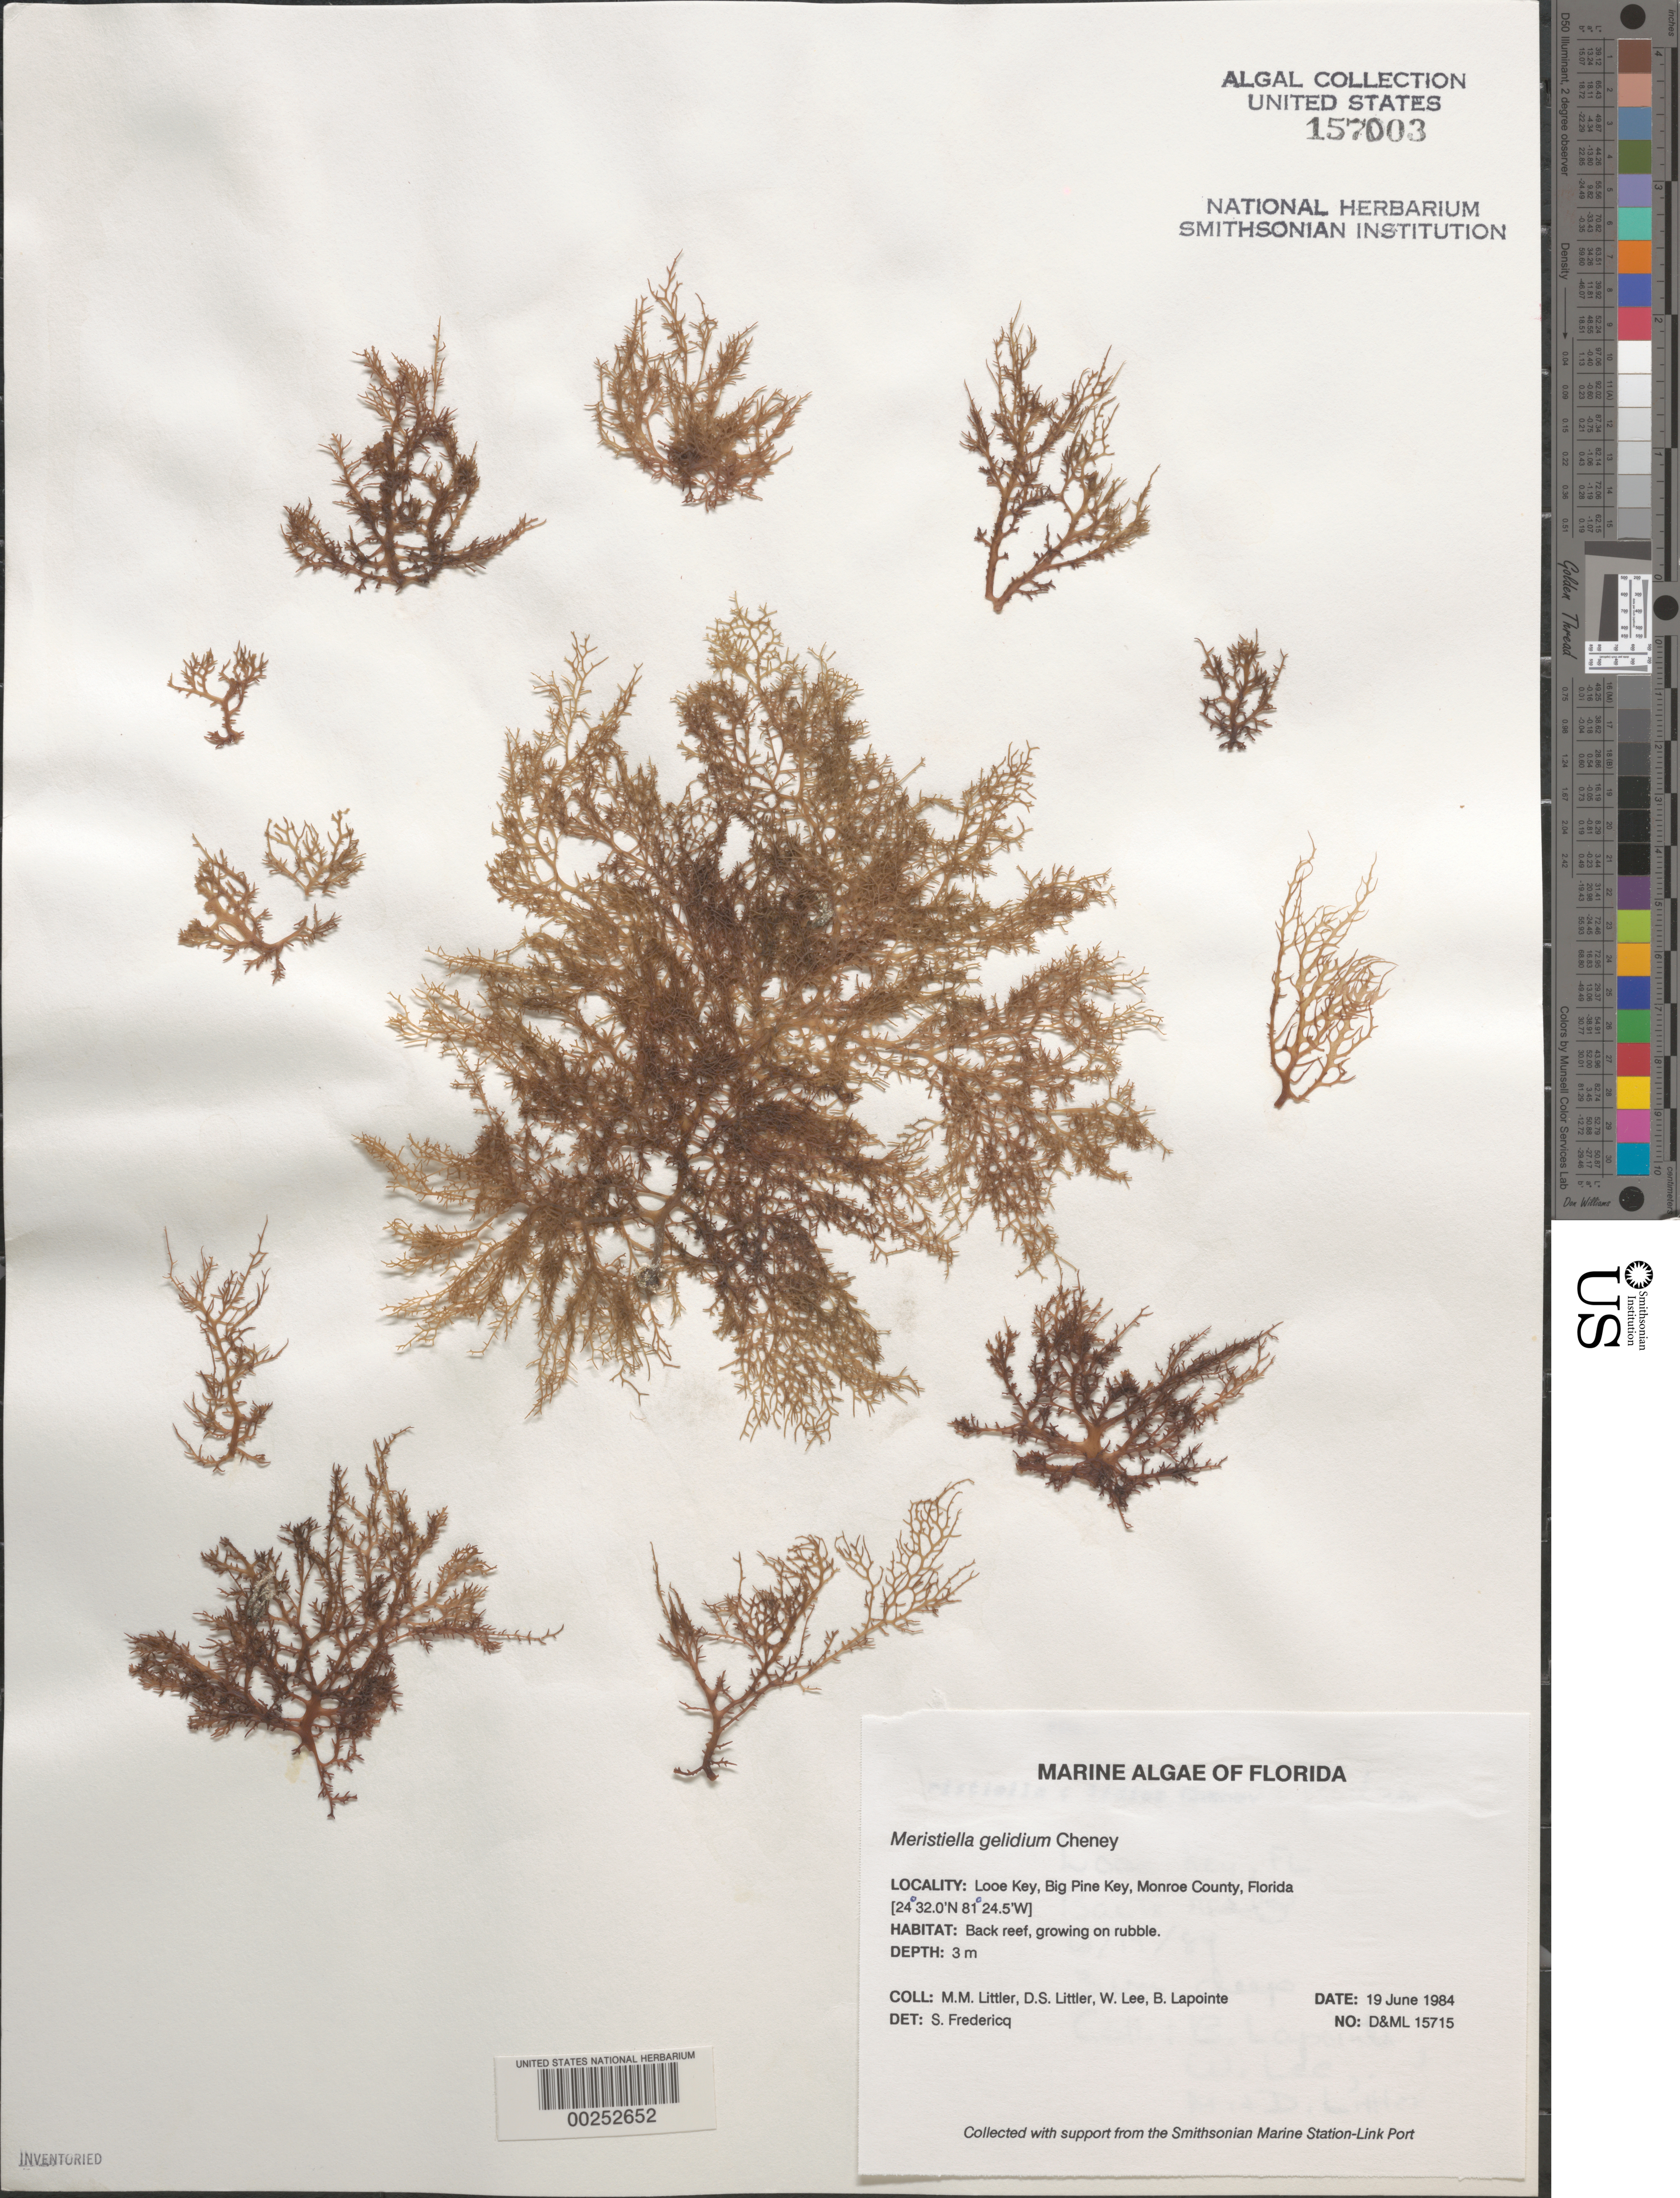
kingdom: Plantae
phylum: Rhodophyta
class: Florideophyceae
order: Gigartinales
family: Solieriaceae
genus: Meristotheca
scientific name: Meristotheca gelidium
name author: (J. Agardh) E.J. Faye & Masuda in E.J. Faye et al.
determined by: Algae name updating Project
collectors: M. M. Littler, D. S. Littler, W. Lee & B. Lapointe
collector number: D&ML 15715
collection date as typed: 19 Jun 1984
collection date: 1984-06-19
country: United States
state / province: Florida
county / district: Monroe County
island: Looe Key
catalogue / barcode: US 157003